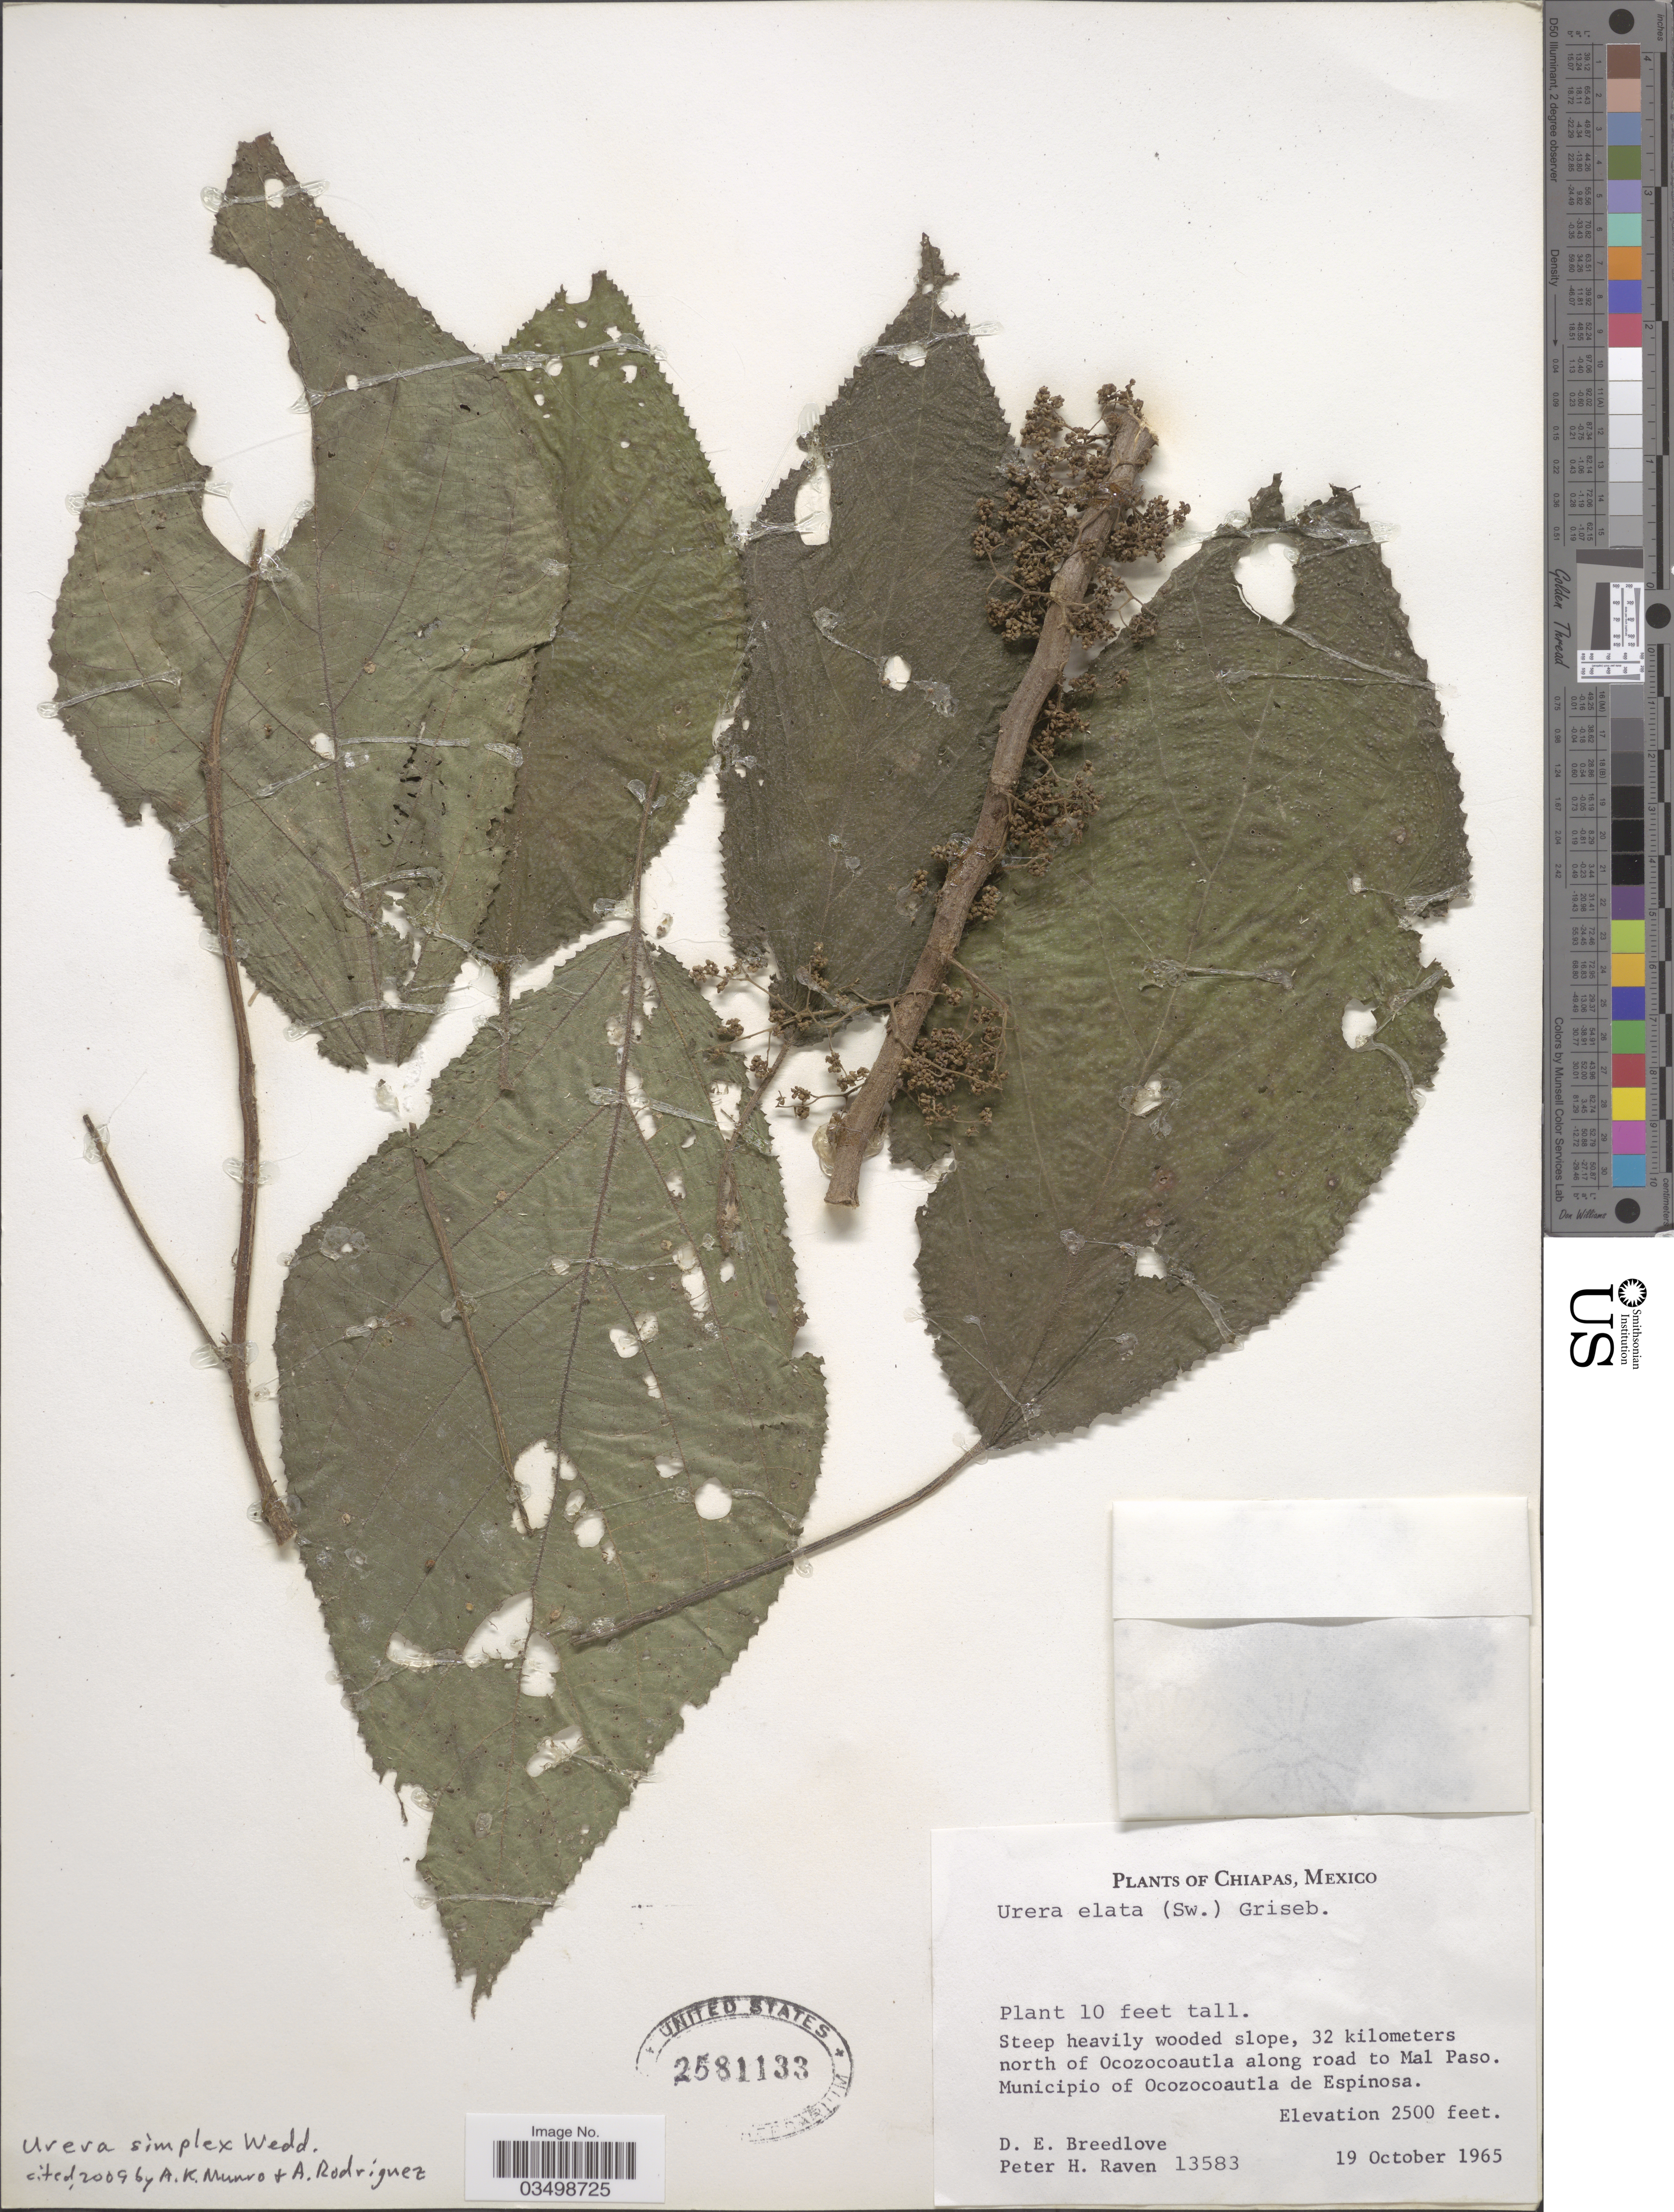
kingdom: Plantae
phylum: Tracheophyta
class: Magnoliopsida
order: Rosales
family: Urticaceae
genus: Urera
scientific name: Urera simplex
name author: Wedd.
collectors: D. E. Breedlove & P. Raven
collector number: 13583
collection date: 1965-10-19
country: Mexico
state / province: Chiapas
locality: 32 kilometers north of Ocozocoautla along road to Mal Paso. Municipio of Ocozocoautla de Espinosa.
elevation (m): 762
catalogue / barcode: US 2581133